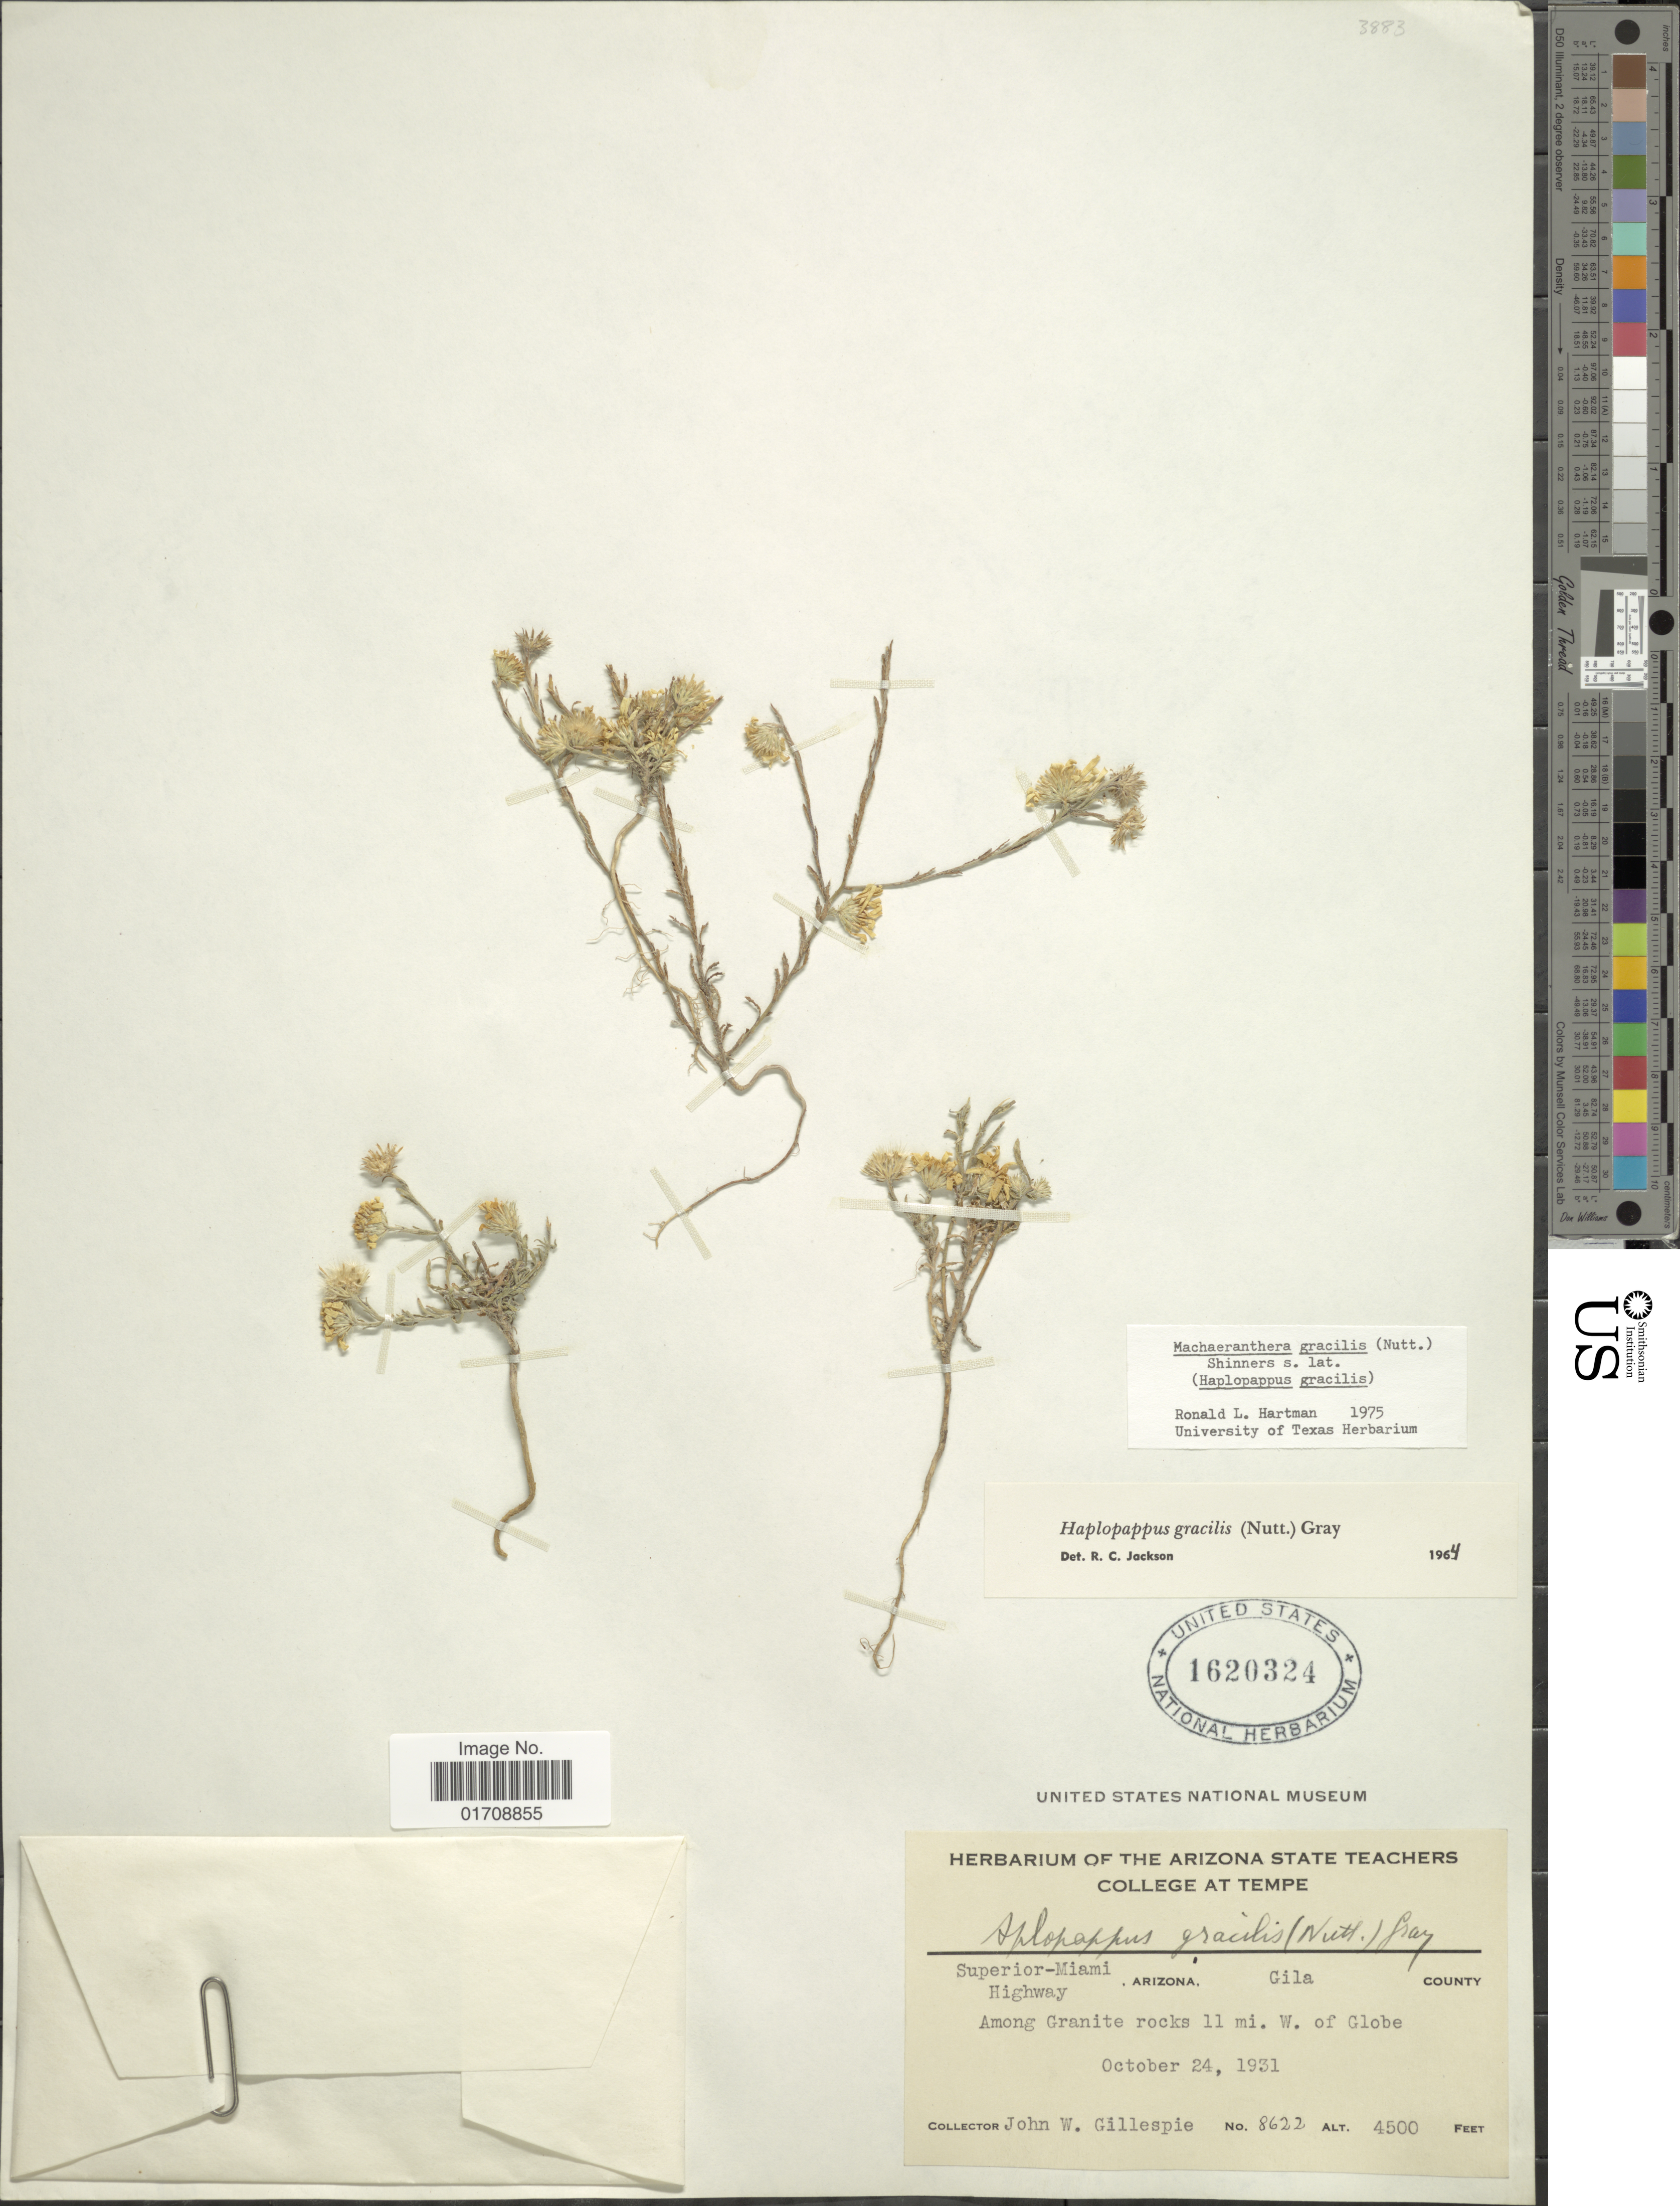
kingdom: Plantae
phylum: Tracheophyta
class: Magnoliopsida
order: Asterales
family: Asteraceae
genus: Machaeranthera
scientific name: Machaeranthera gracilis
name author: (Nutt.) Shinners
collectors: J. W. Gillespie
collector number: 8622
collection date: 1931-10-24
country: United States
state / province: Arizona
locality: Superior-Miami Highway, Gila County, among Granite rocks 11 mi. W. of Globe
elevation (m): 1372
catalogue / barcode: US 1620324